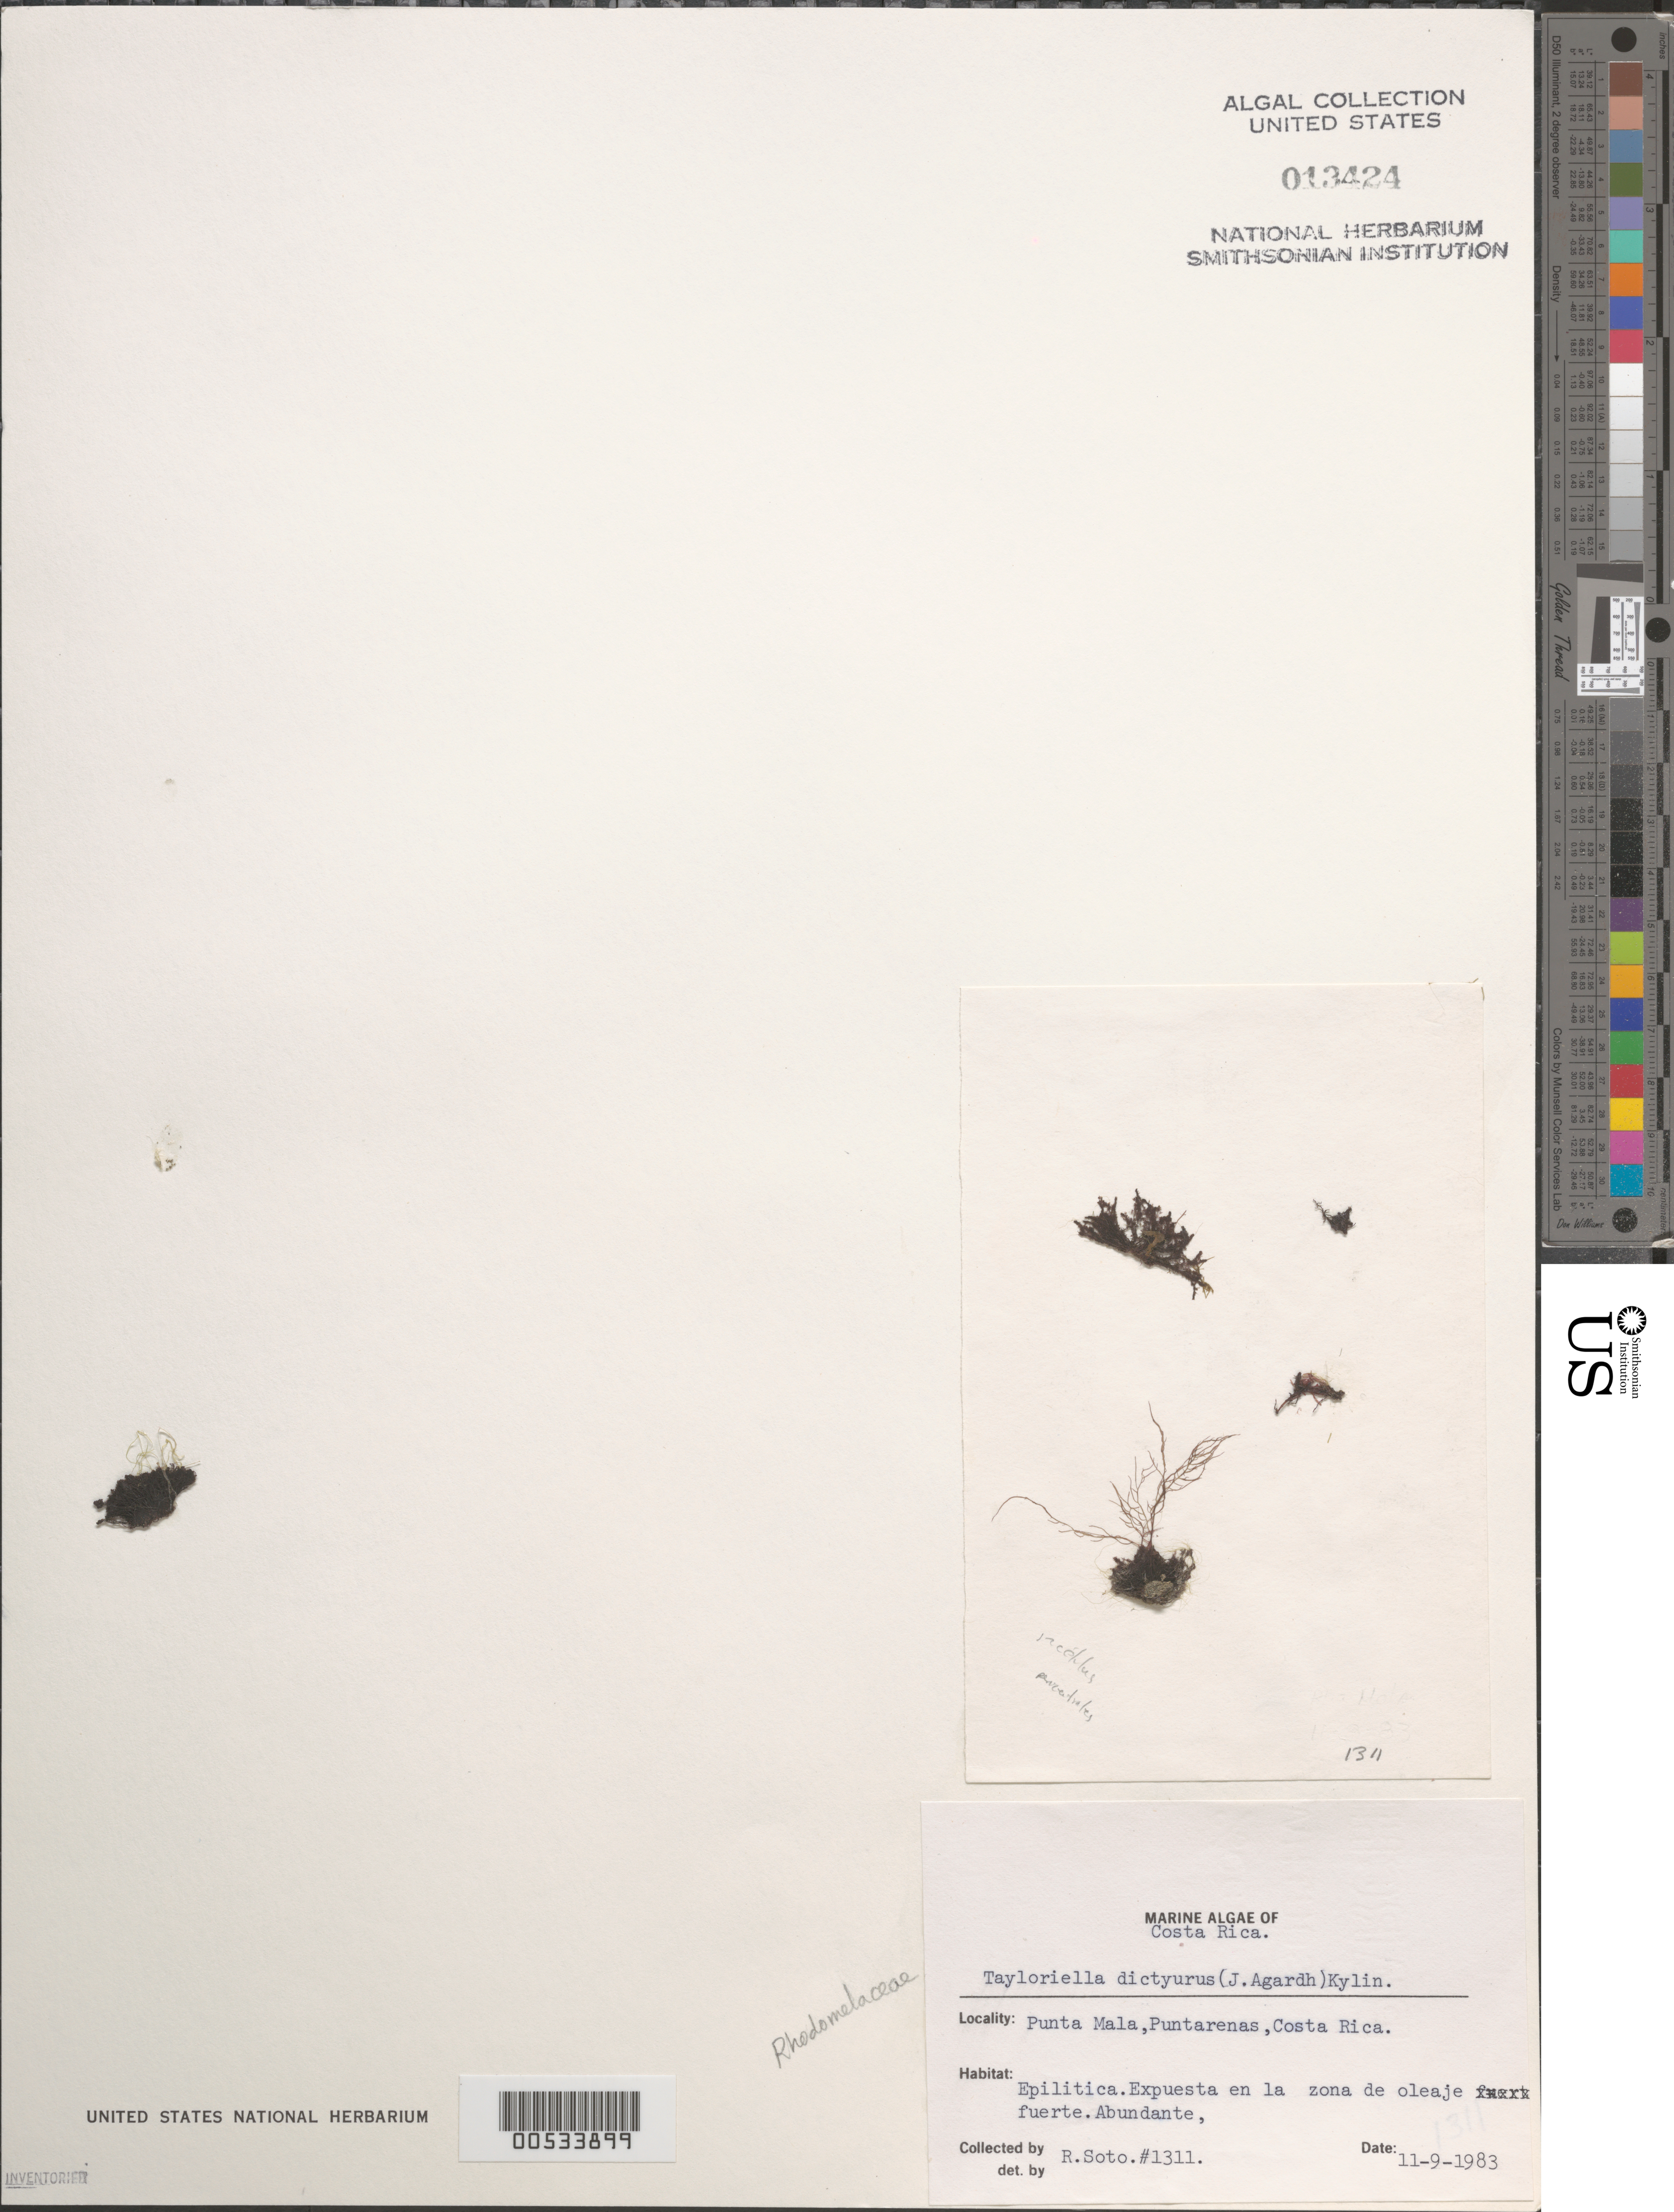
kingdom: Plantae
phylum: Rhodophyta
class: Florideophyceae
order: Ceramiales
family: Rhodomelaceae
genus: Tayloriella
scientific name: Tayloriella dictyurus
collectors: R. Soto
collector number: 1311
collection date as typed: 11 Sep 1983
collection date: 1983-09-11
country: Costa Rica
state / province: Puntarenas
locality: Punta mala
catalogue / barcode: US 13424